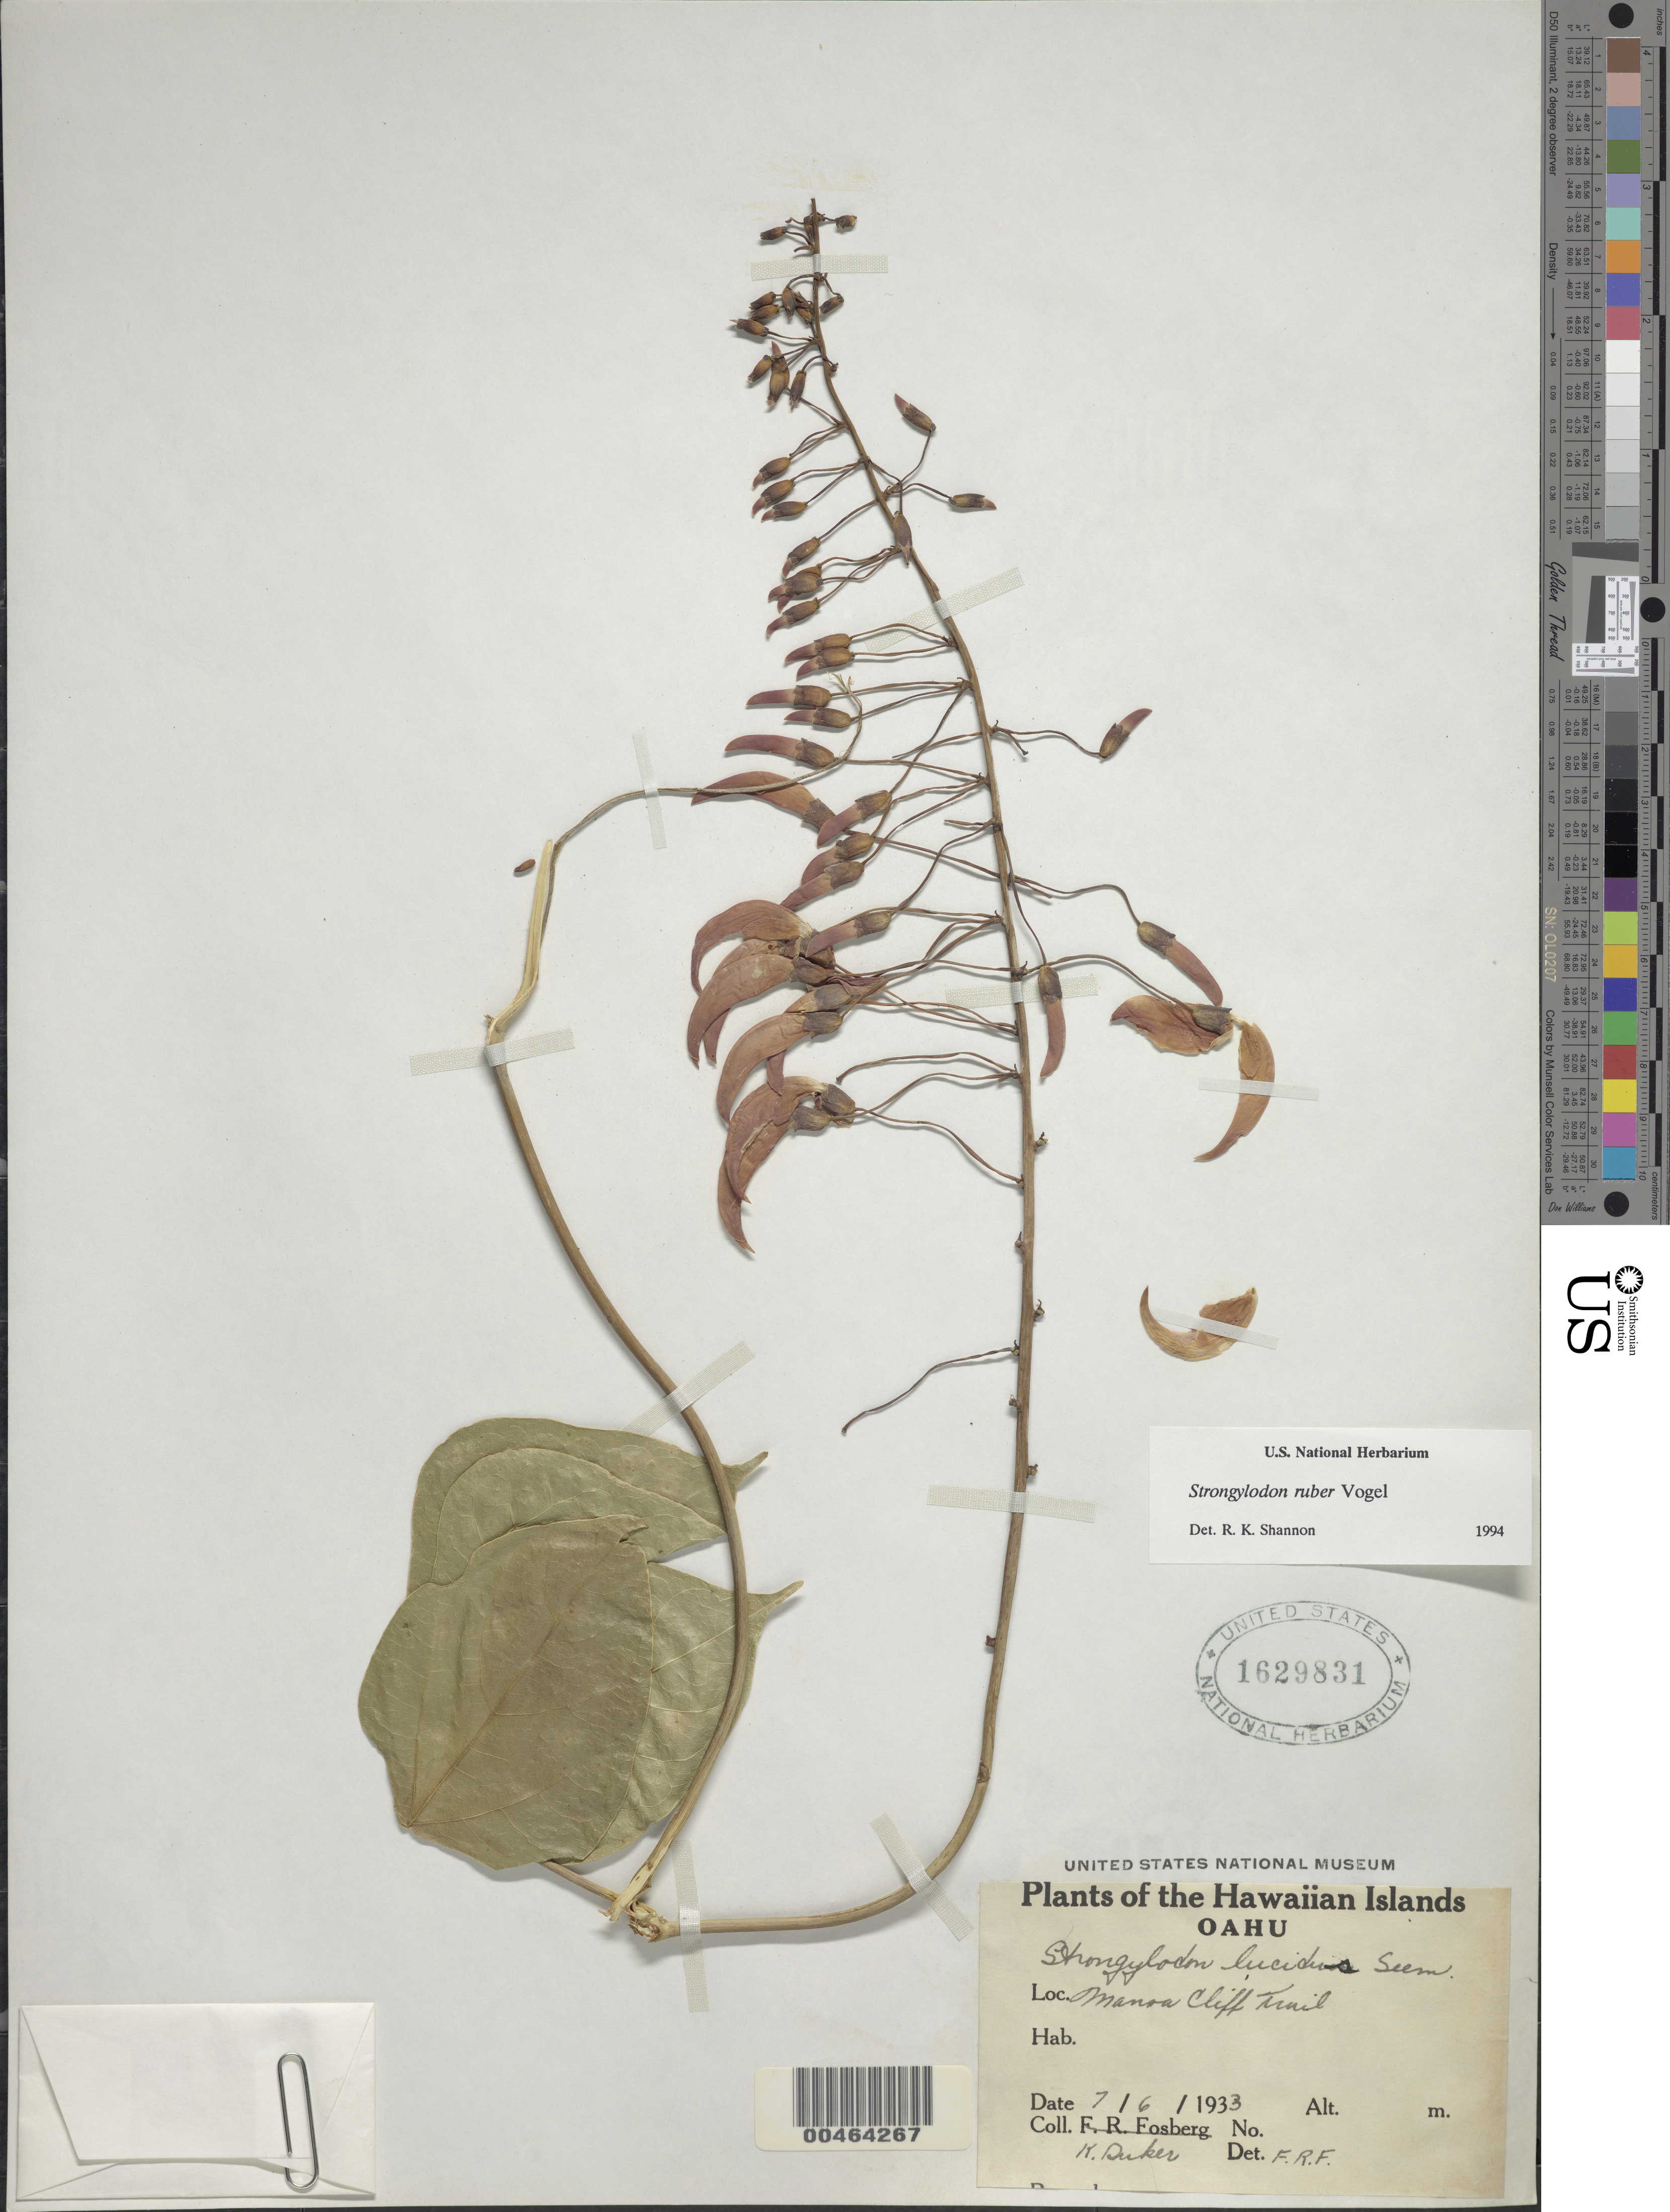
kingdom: Plantae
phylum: Tracheophyta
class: Magnoliopsida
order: Fabales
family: Fabaceae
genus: Strongylodon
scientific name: Strongylodon ruber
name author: Vogel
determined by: Shannon, R. K., (UNITED STATES)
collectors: K. Duker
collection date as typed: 7 Jun 1933 or 6 Jul 1933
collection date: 1933-06-07 or 1933-07-06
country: United States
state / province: Hawaii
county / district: Honolulu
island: Oahu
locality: Manoa Cliff Trail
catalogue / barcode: US 1629831